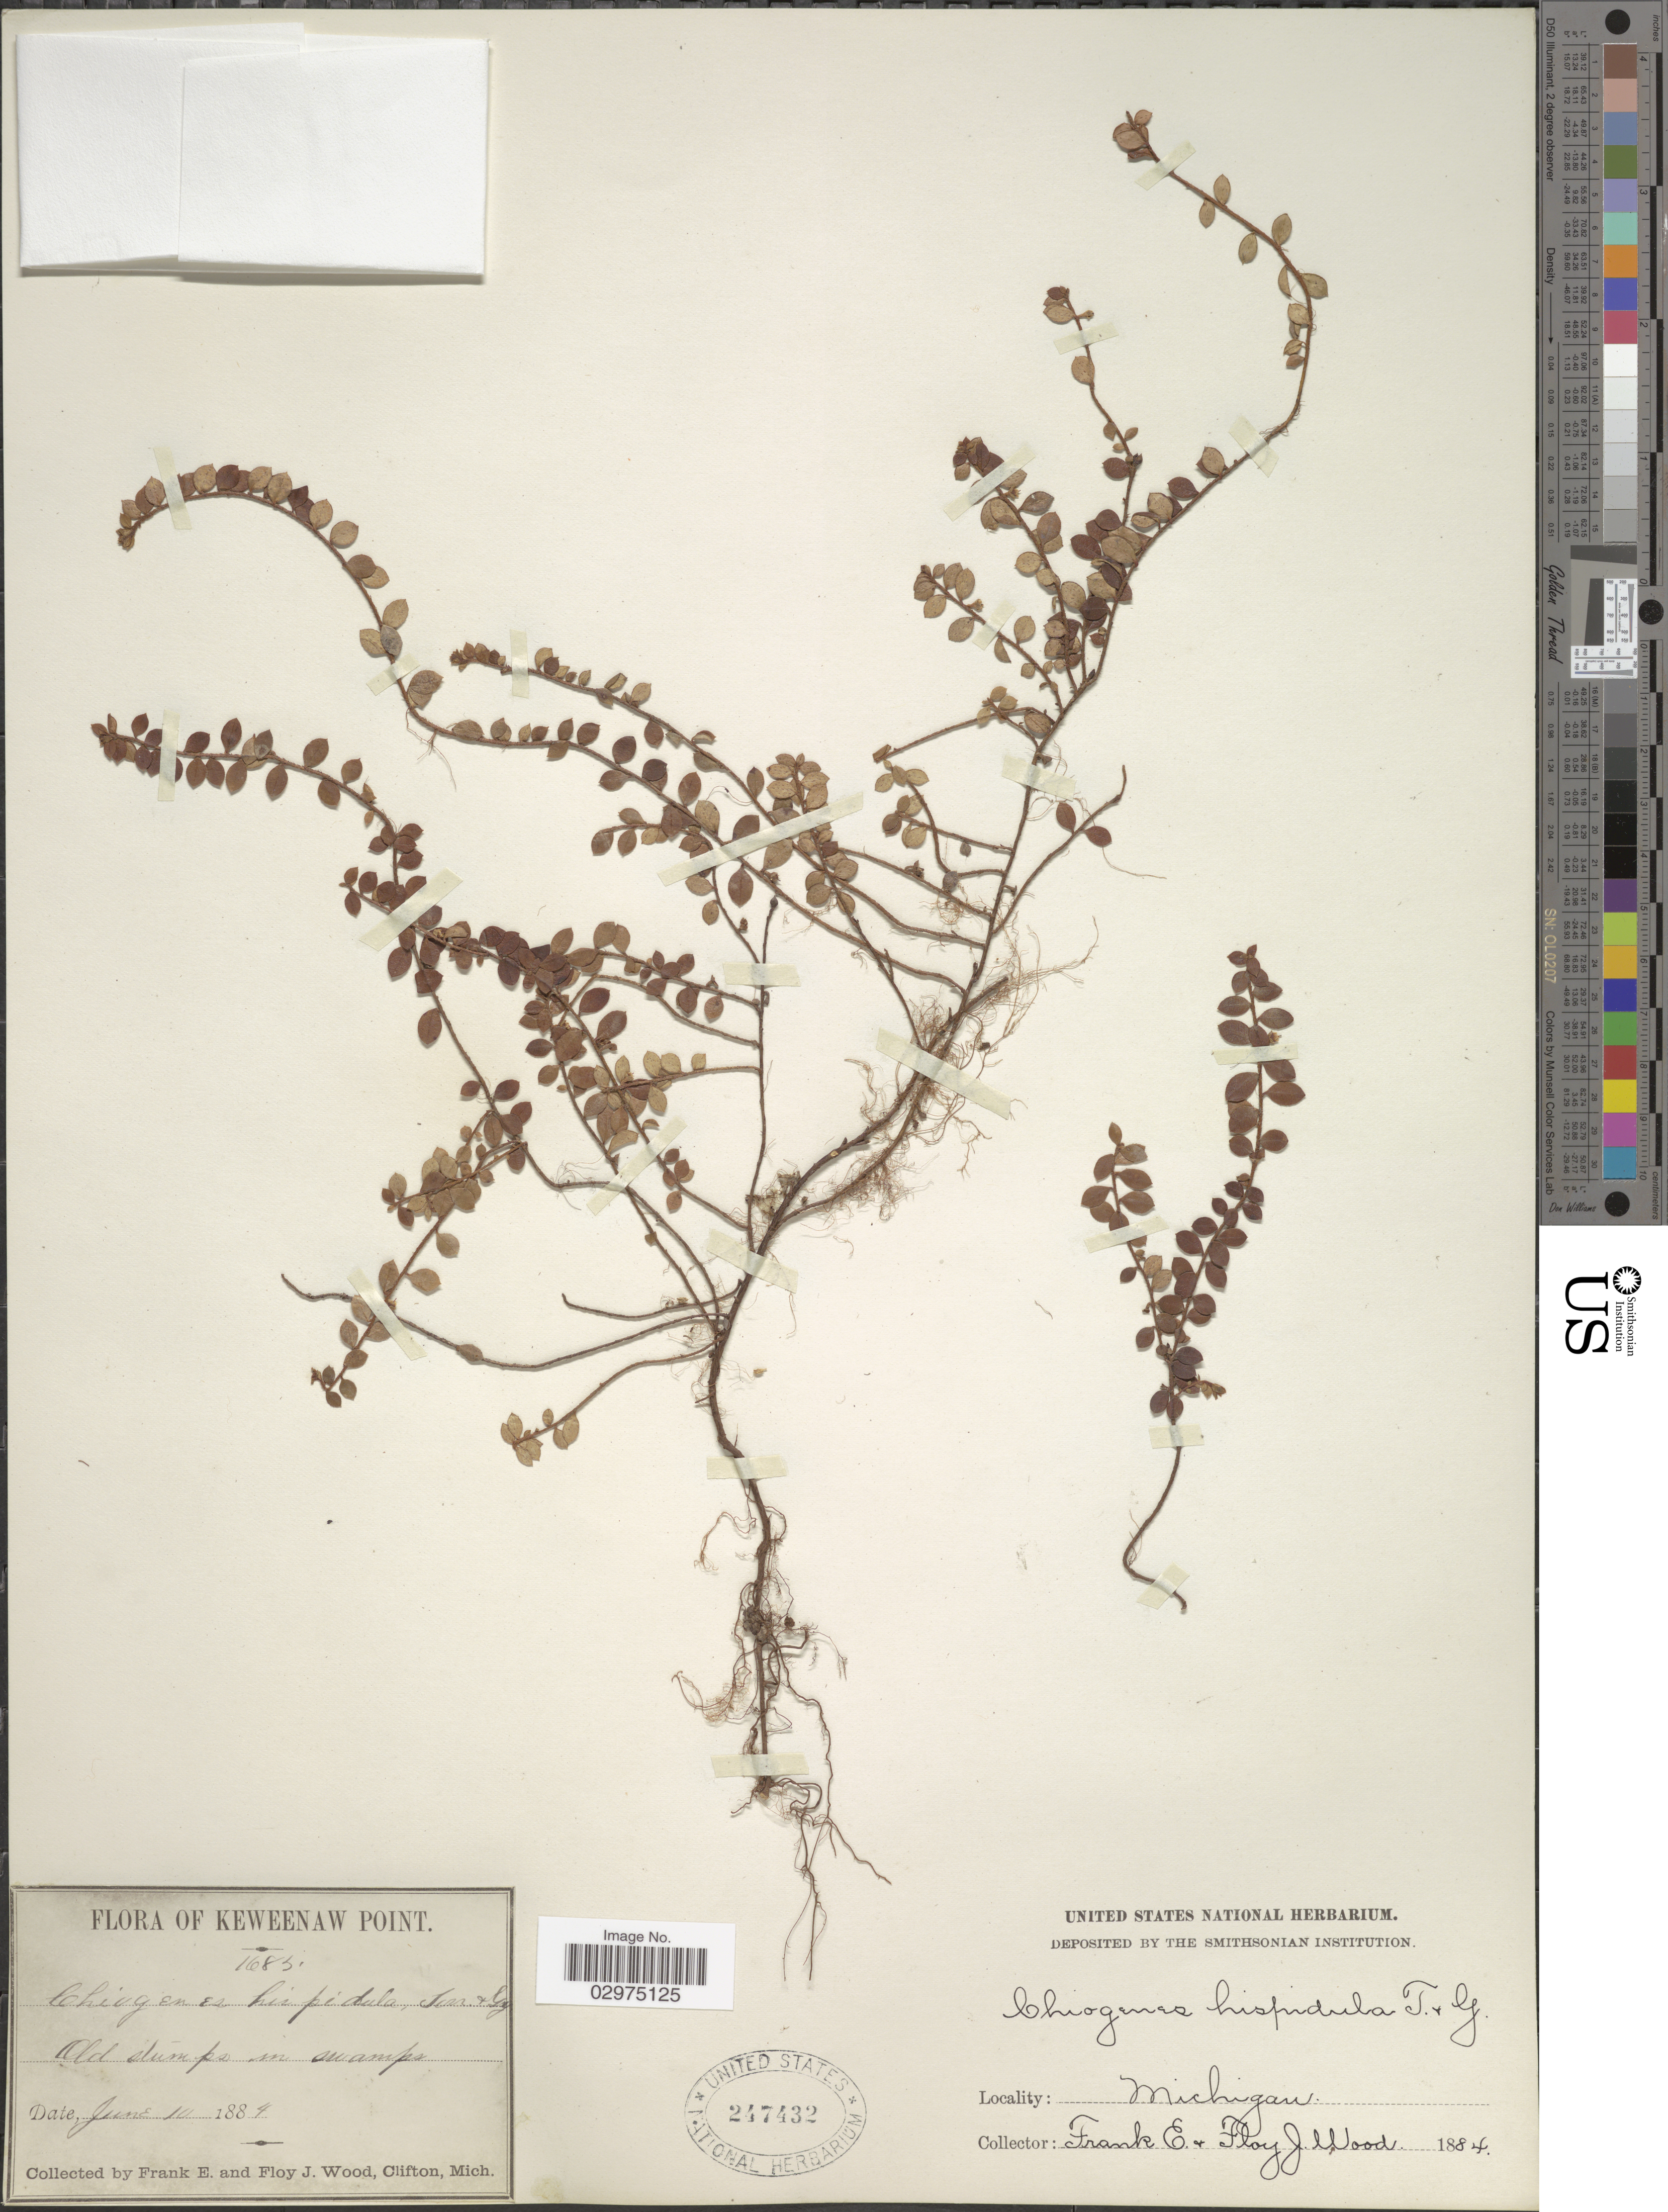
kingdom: Plantae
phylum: Tracheophyta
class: Magnoliopsida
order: Ericales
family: Ericaceae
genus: Gaultheria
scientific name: Gaultheria hispidula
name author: (L.) Muhl. ex Bigelow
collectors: F. Wood & F. Wood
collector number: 1683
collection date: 1884-06-10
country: United States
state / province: Michigan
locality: Keweenaw Point.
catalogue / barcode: US 247432